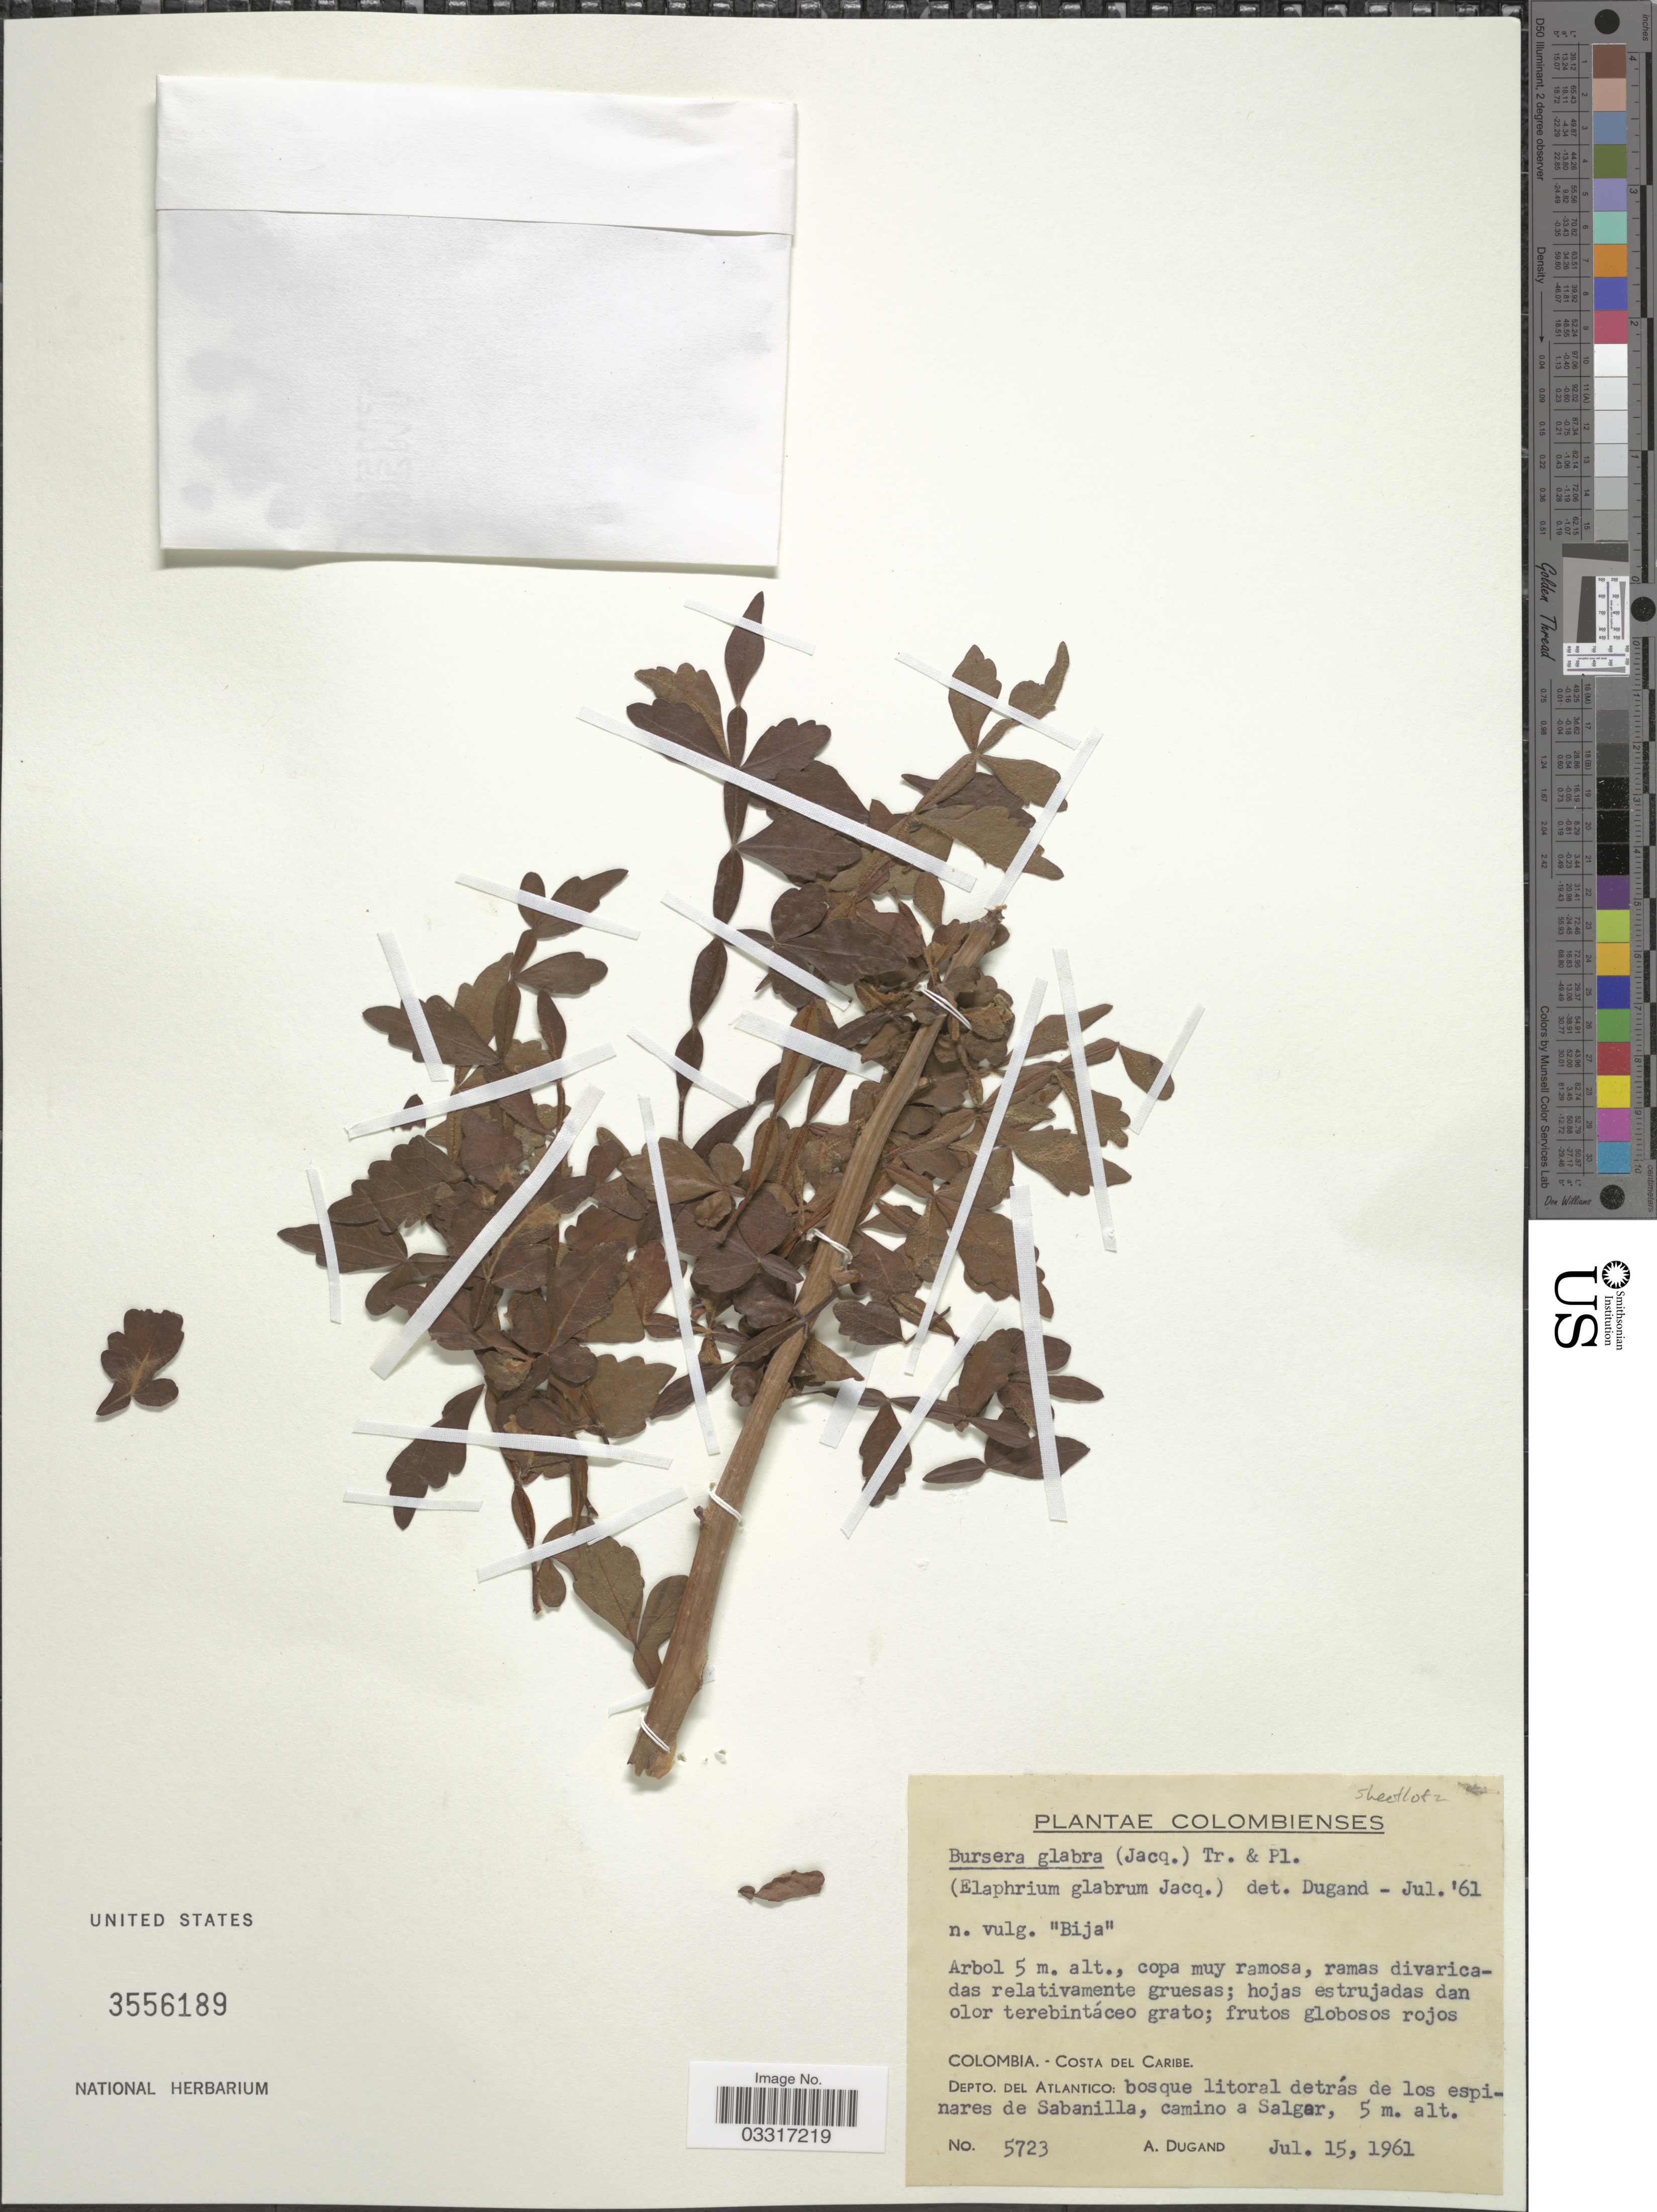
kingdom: Plantae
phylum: Tracheophyta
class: Magnoliopsida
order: Sapindales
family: Burseraceae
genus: Bursera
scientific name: Bursera glabra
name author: (Jacq.) Triana & Planch.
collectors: A. Dugand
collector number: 5723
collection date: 1961-07-15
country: Colombia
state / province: Atlántico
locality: Costa de Caribe. Depto. del Atlantico: bosque litoral detrás de los espinares de Sabanilla, camino a Salgar.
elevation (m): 5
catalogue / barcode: US 3556189